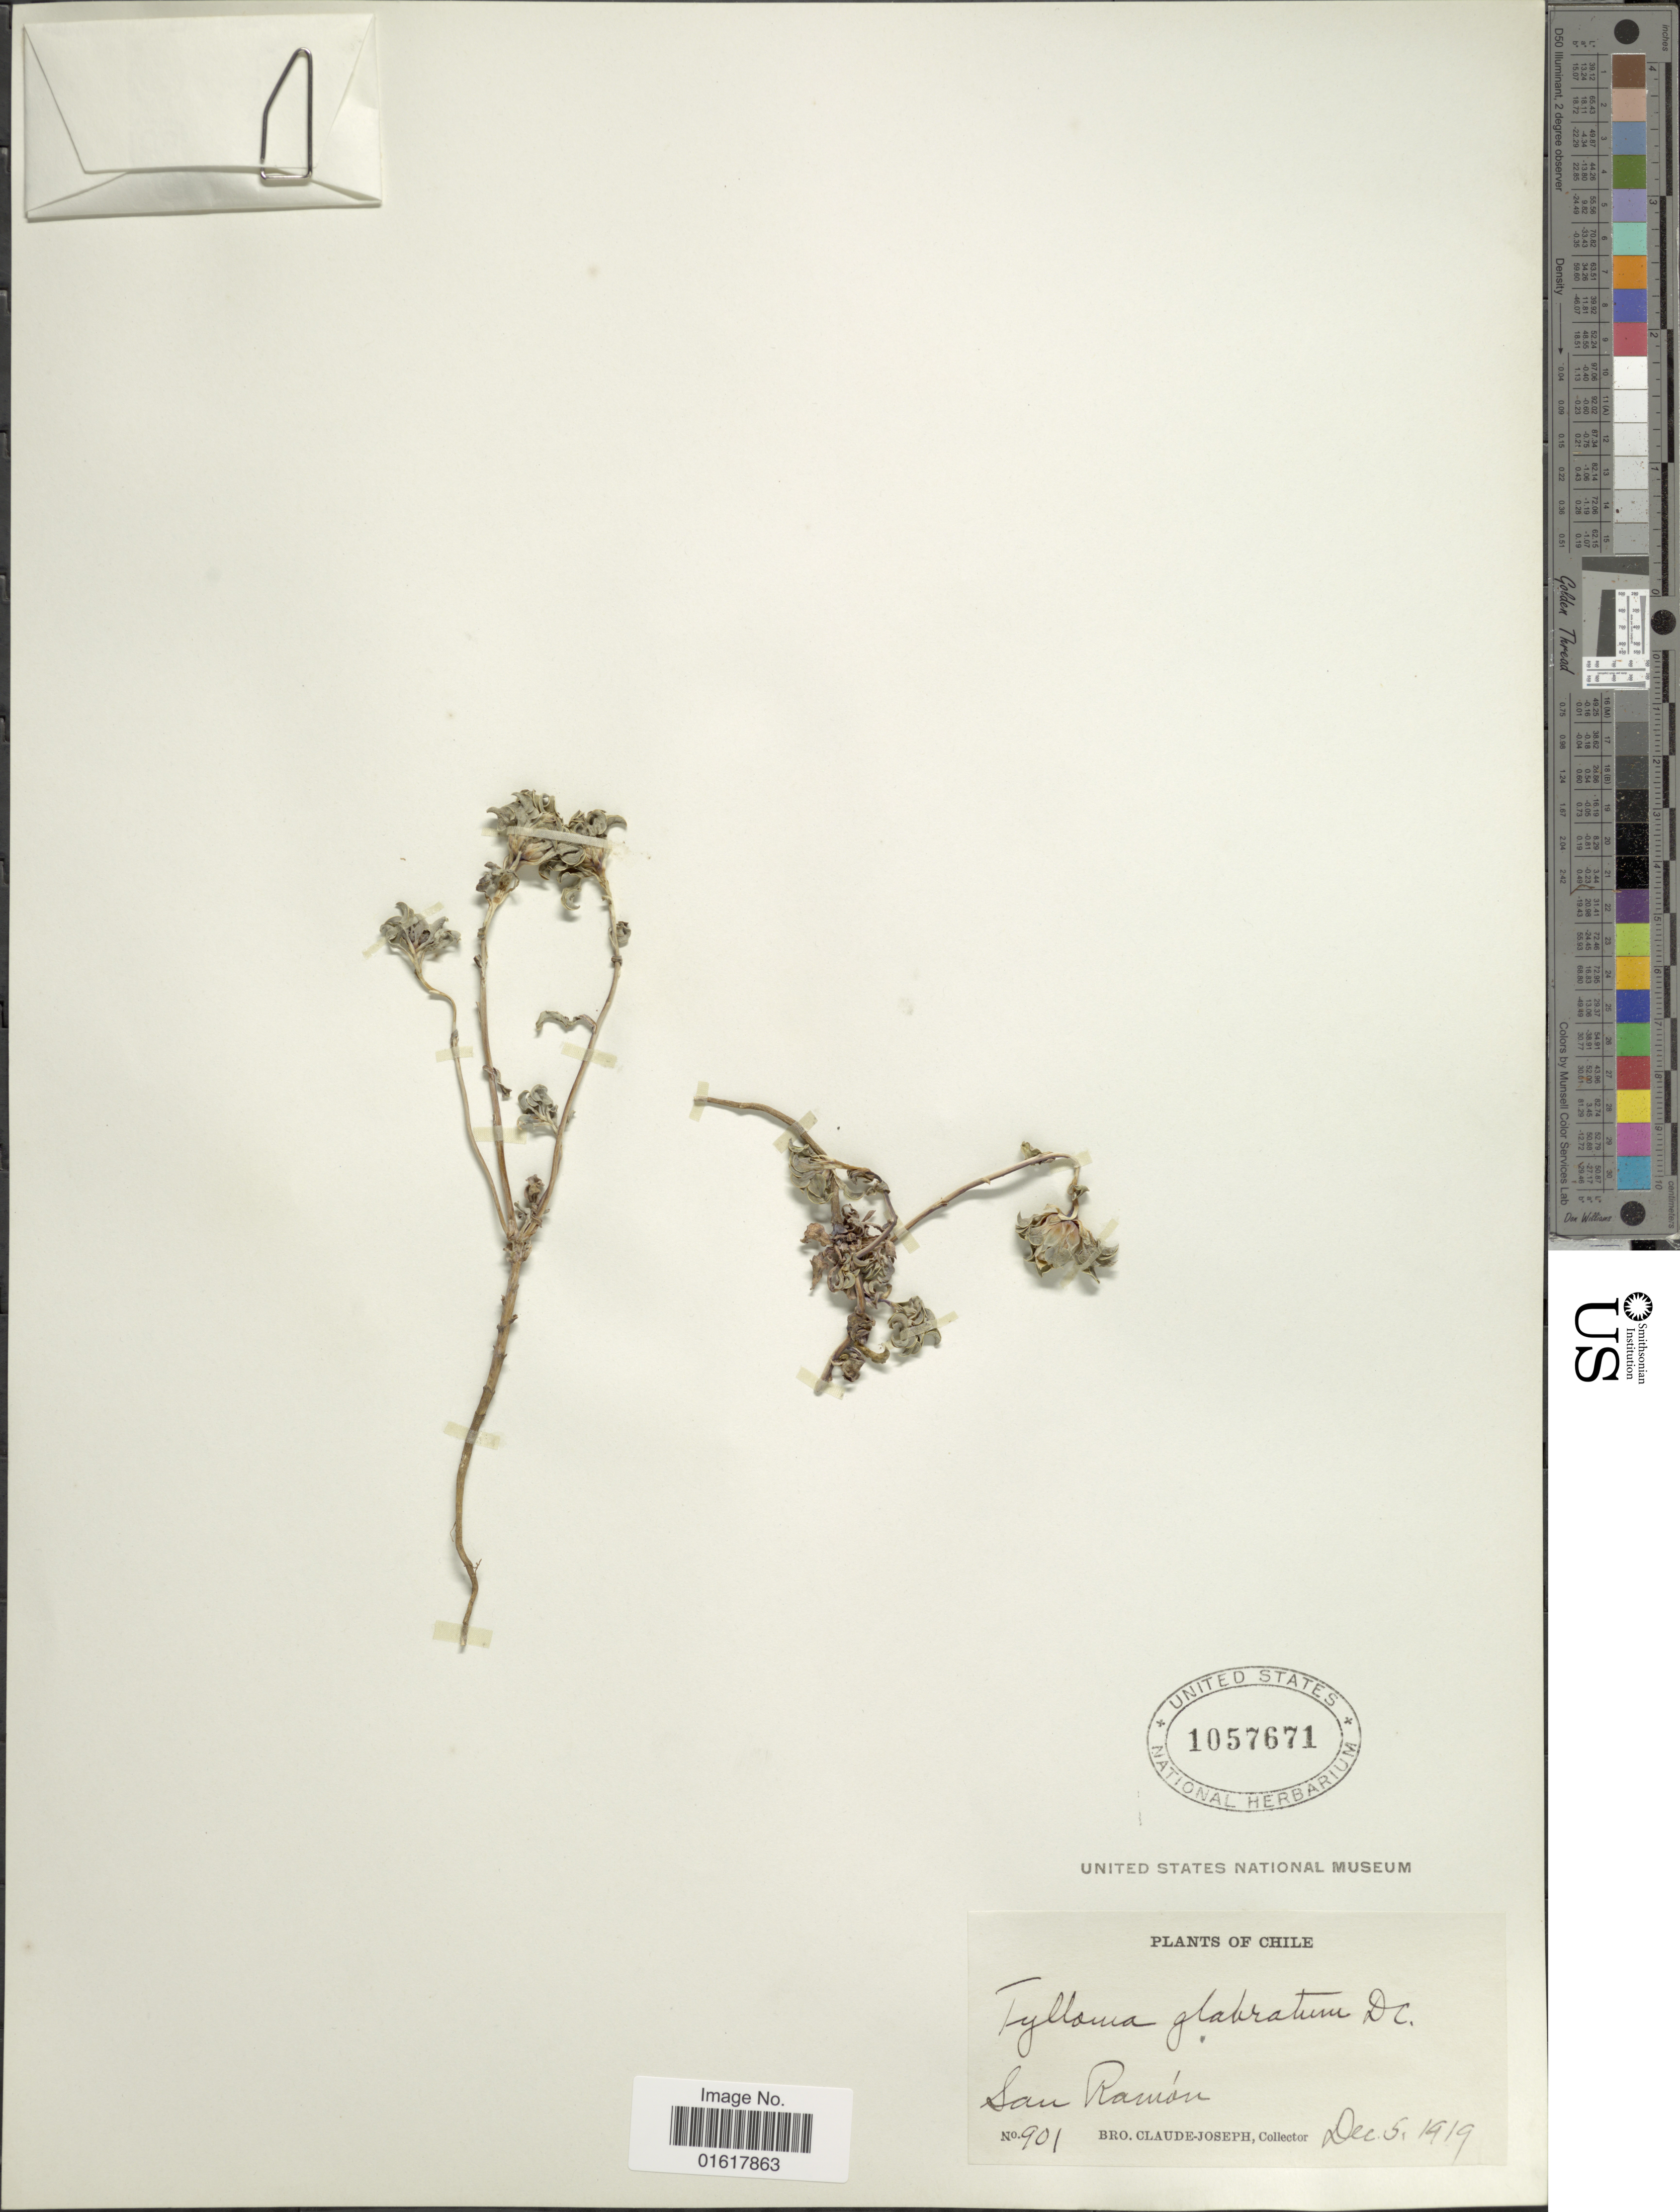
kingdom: Plantae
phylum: Tracheophyta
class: Magnoliopsida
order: Asterales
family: Asteraceae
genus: Chaetanthera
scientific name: Chaetanthera glabrata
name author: (DC.) F. Meigen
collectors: Bro. Claude-Joseph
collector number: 901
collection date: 1919-12-05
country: Chile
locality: San Ramón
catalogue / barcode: US 1057671